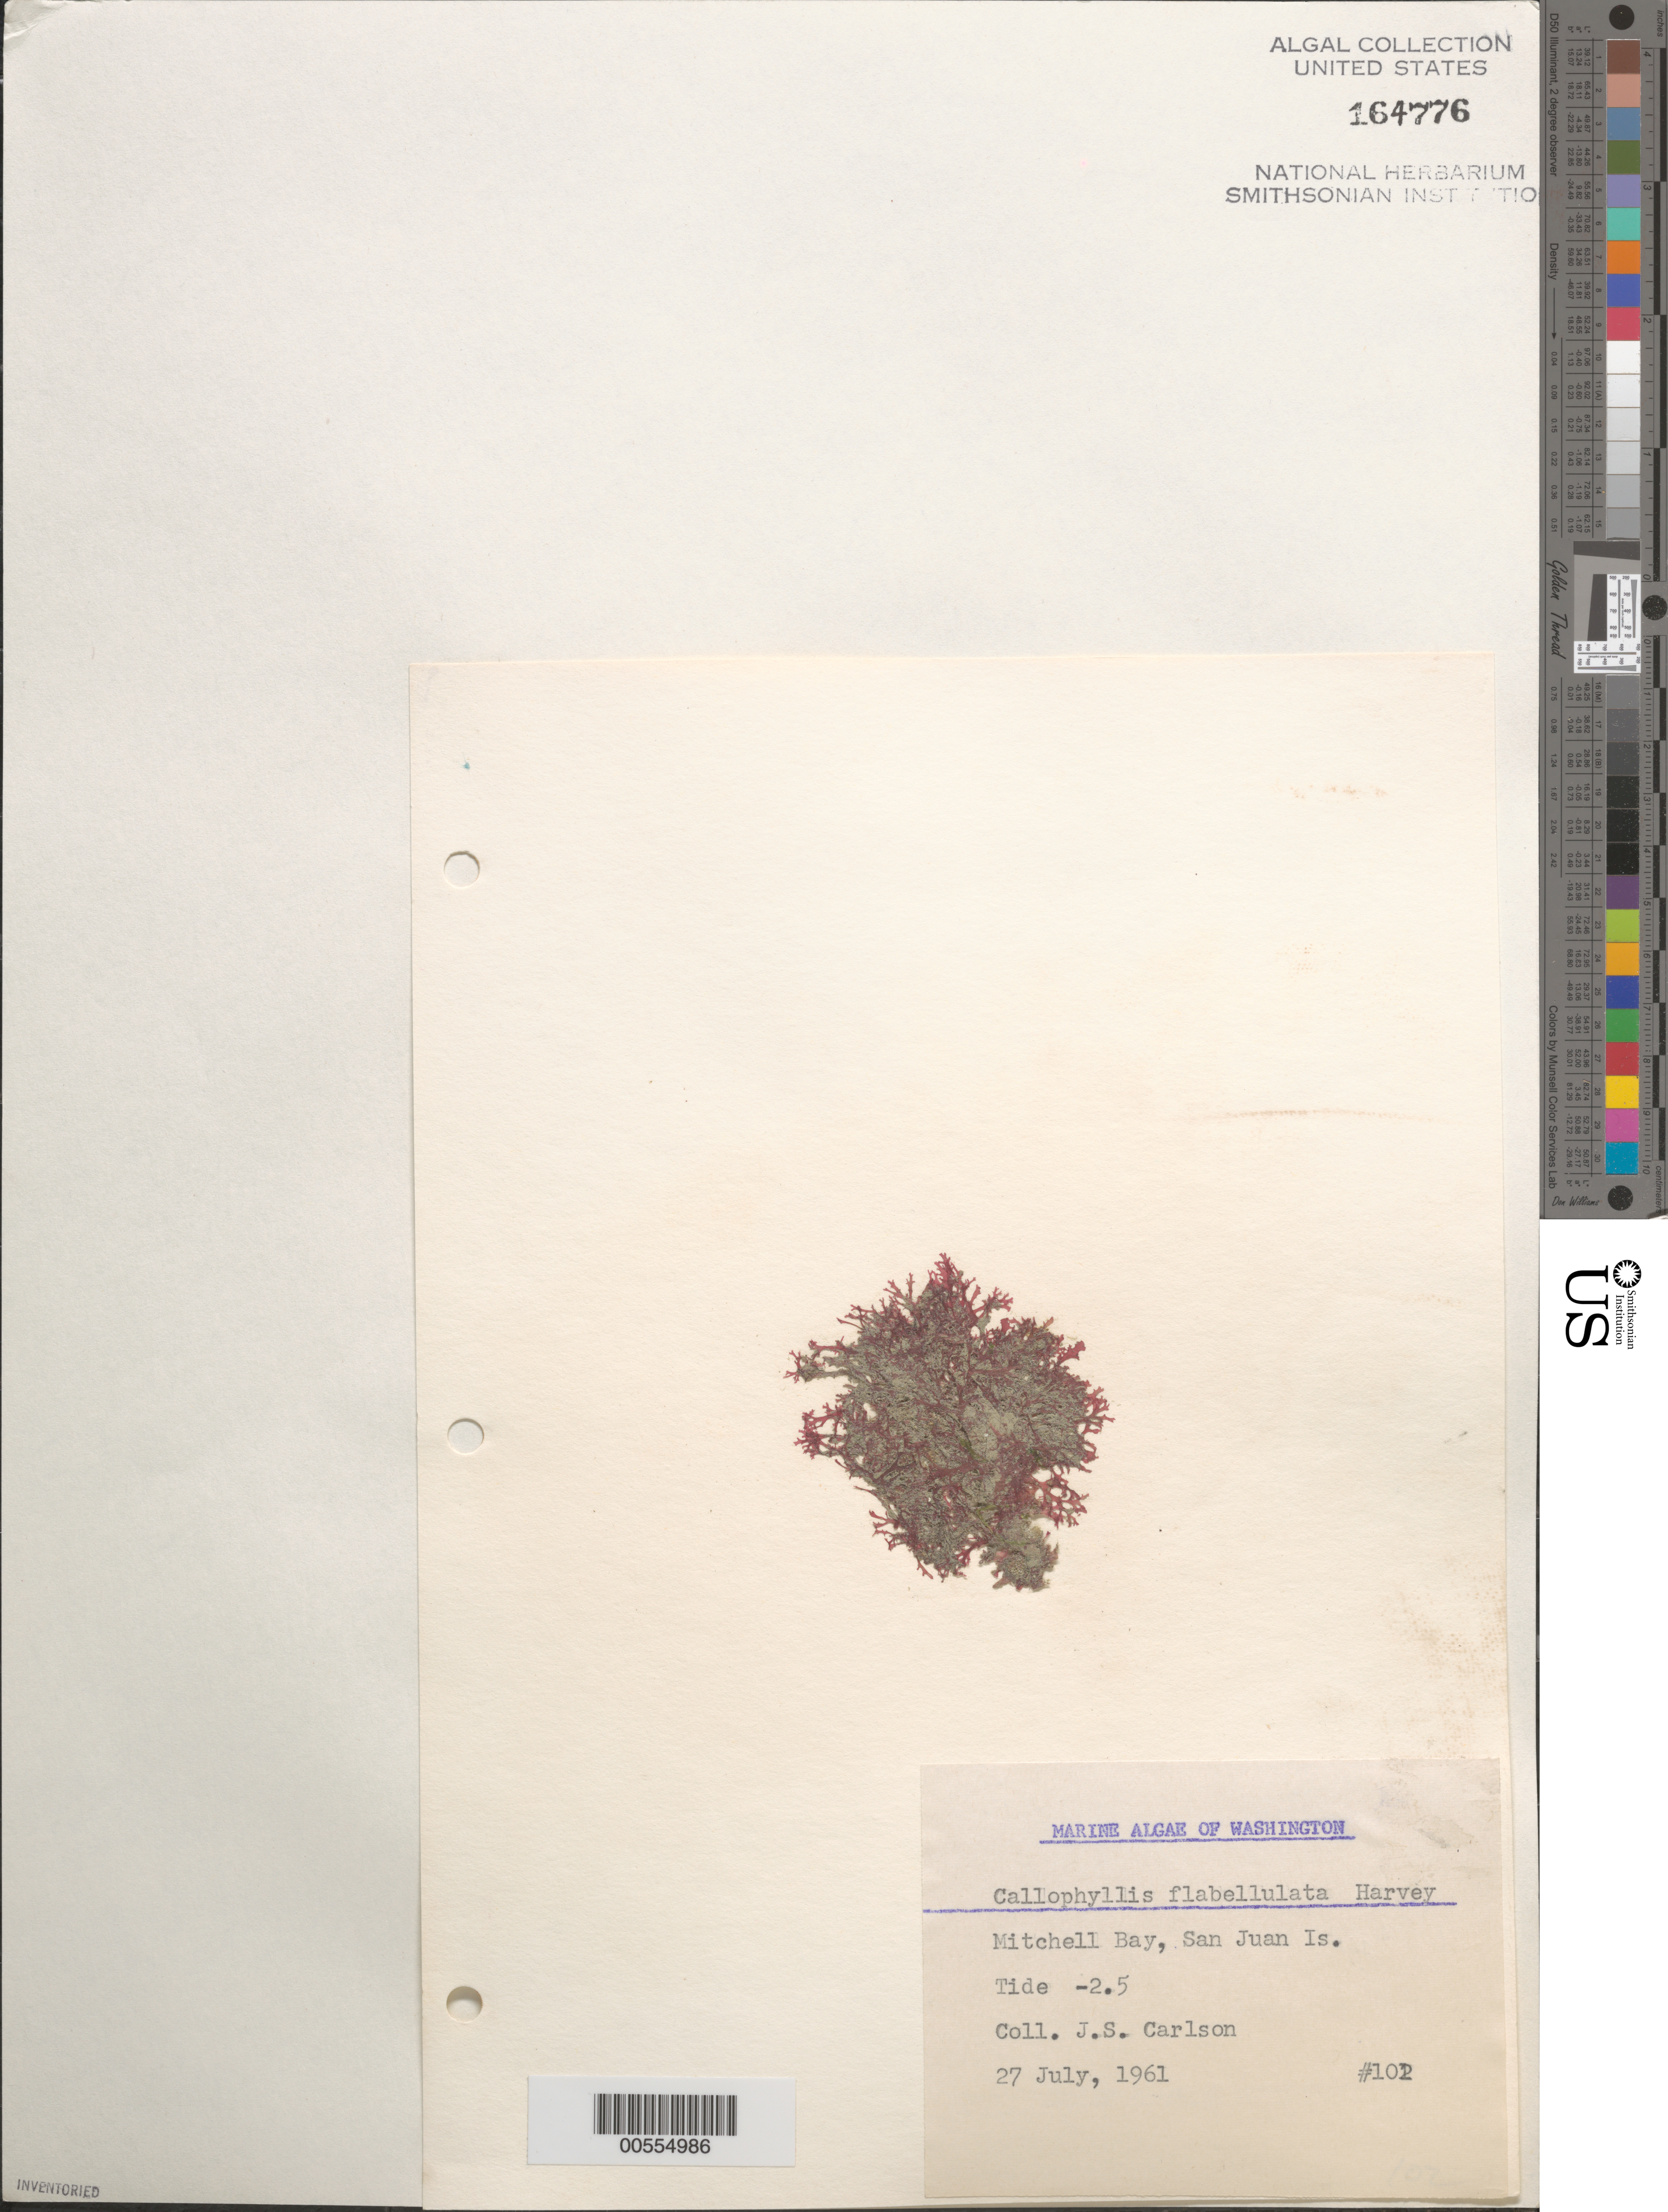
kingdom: Plantae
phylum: Rhodophyta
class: Florideophyceae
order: Gigartinales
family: Kallymeniaceae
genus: Callophyllis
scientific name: Callophyllis flabellulata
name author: Harv.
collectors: J. Carlson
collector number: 102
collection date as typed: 27 Jul 1961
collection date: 1961-07-27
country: United States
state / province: Washington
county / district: San Juan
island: San Juan Island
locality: Mitchell Bay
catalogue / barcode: US 164776